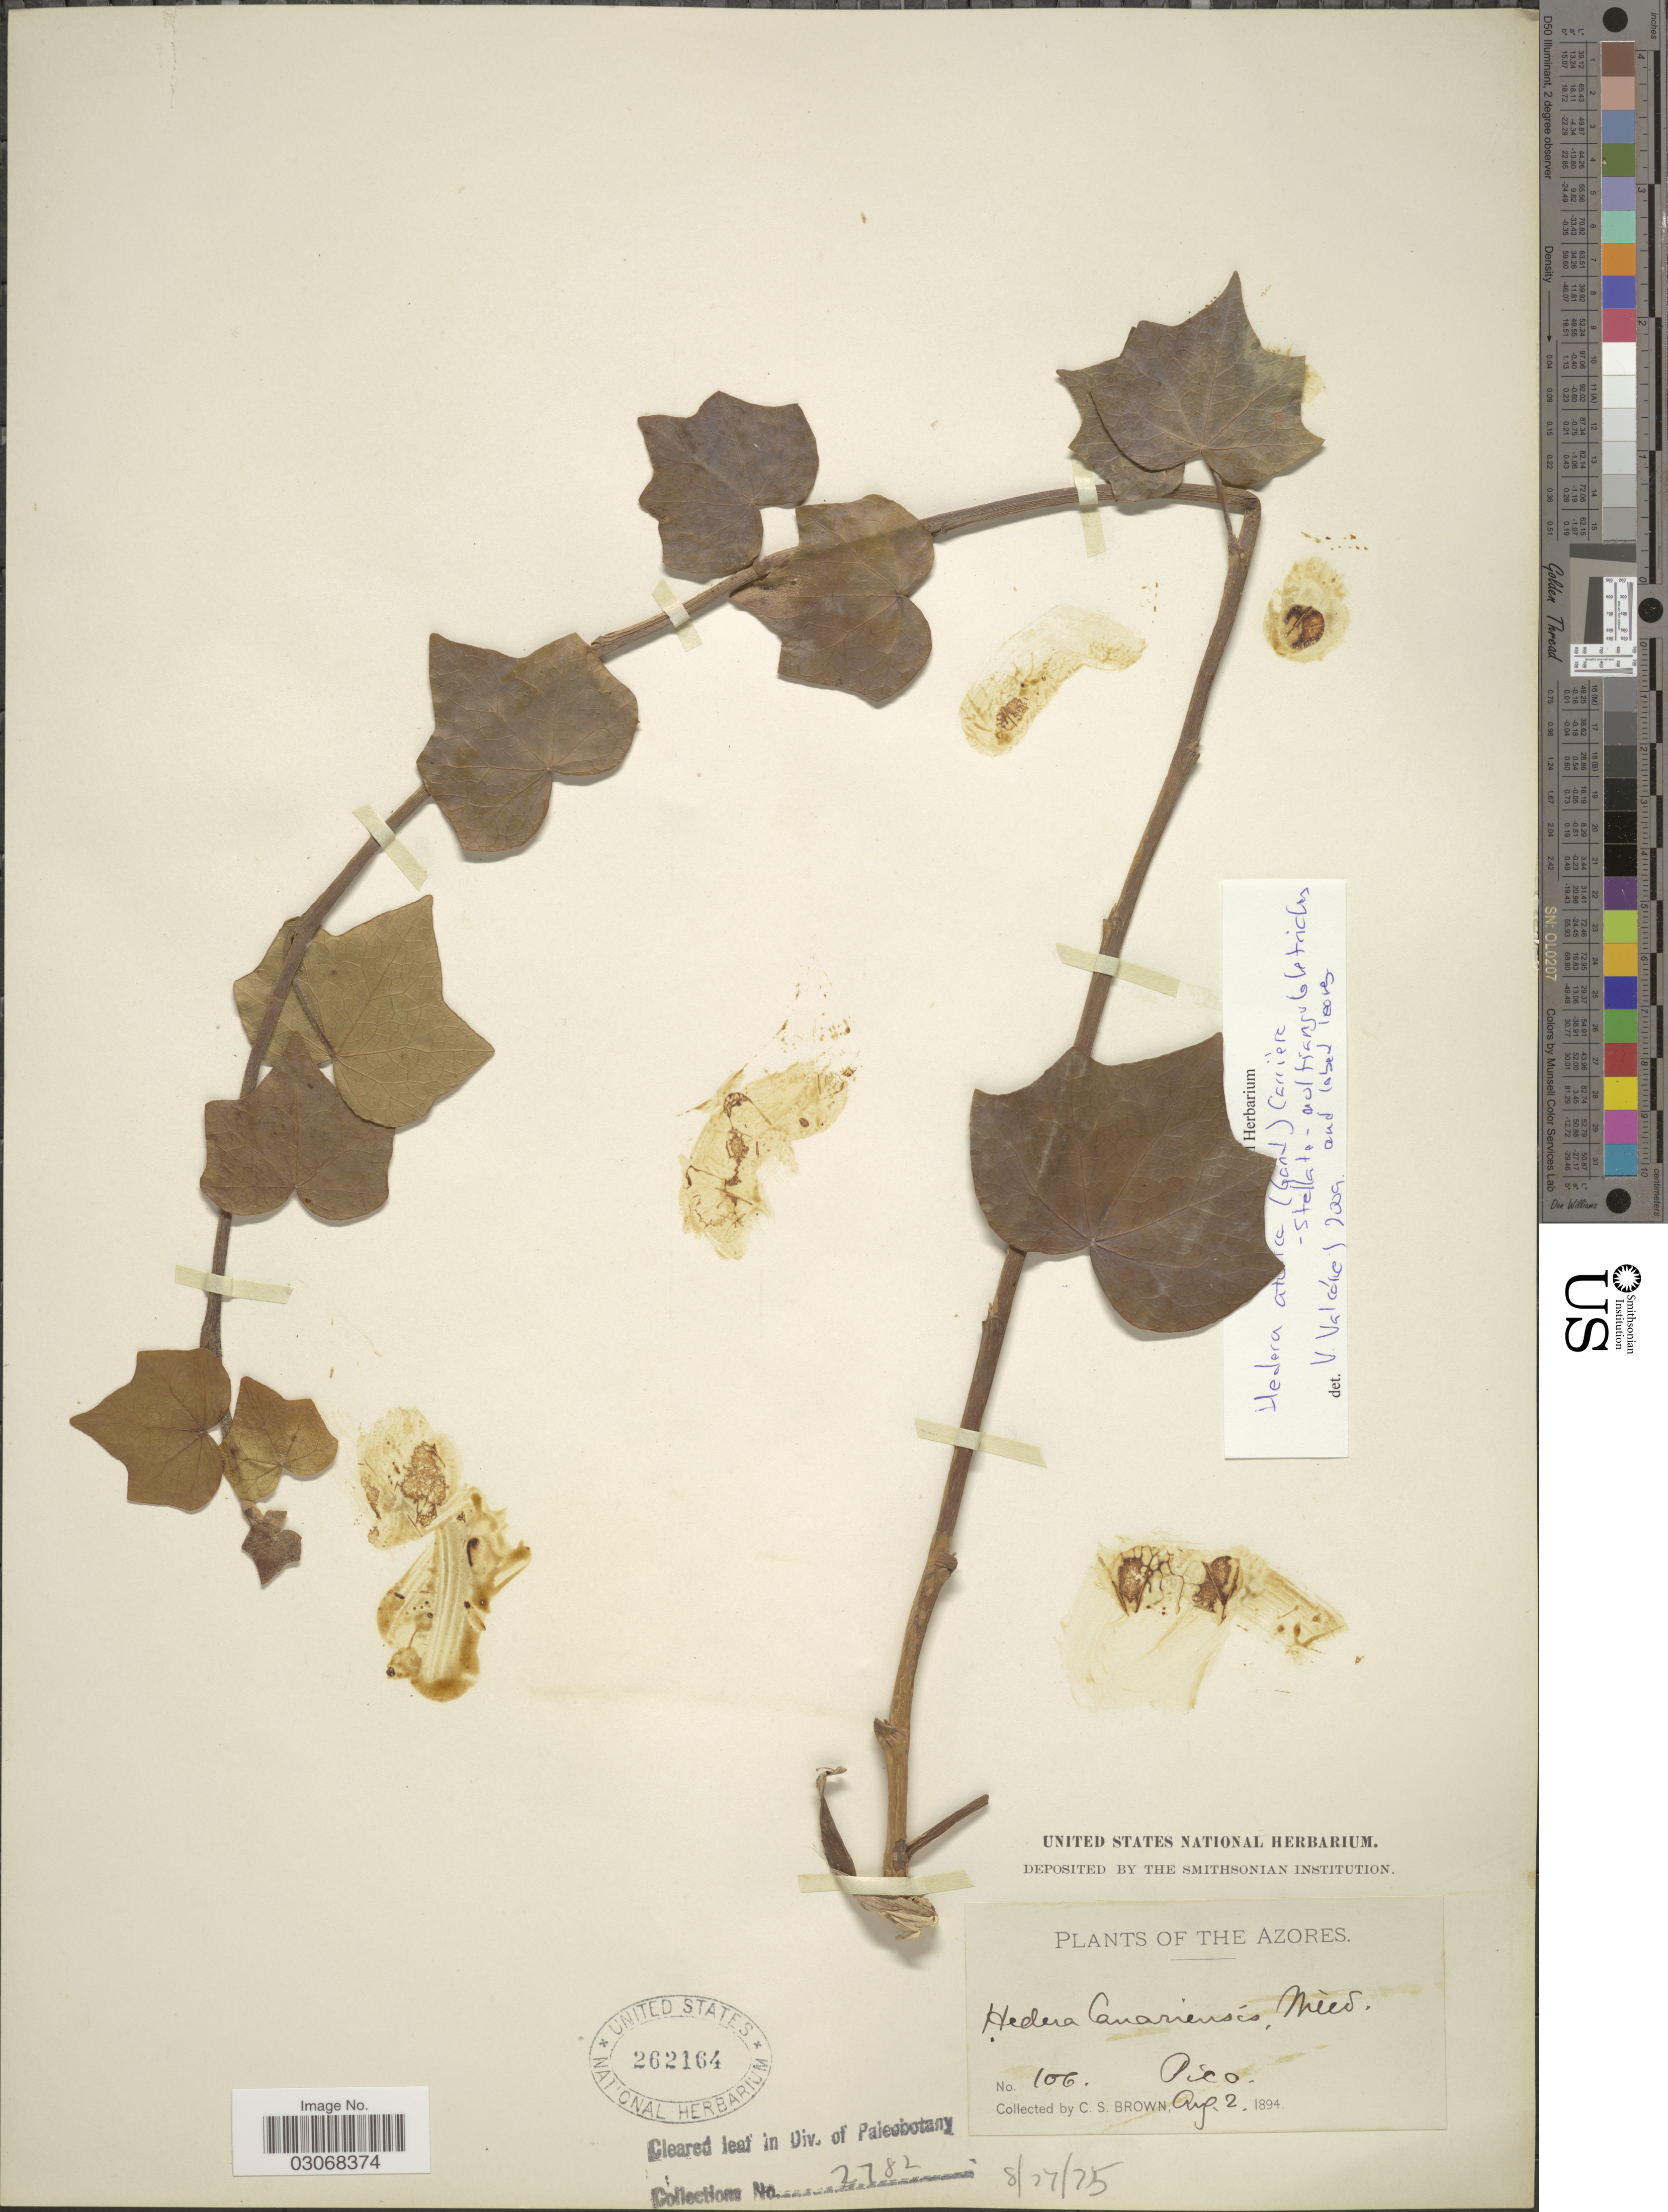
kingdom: Plantae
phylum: Tracheophyta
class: Magnoliopsida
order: Apiales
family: Araliaceae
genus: Hedera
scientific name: Hedera azorica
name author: Carrière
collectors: C. S. Brown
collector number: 106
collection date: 1894-08-02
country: Portugal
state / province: Azores (Aut. Reg.)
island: Pico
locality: The Azores, Pico.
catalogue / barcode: US 262164